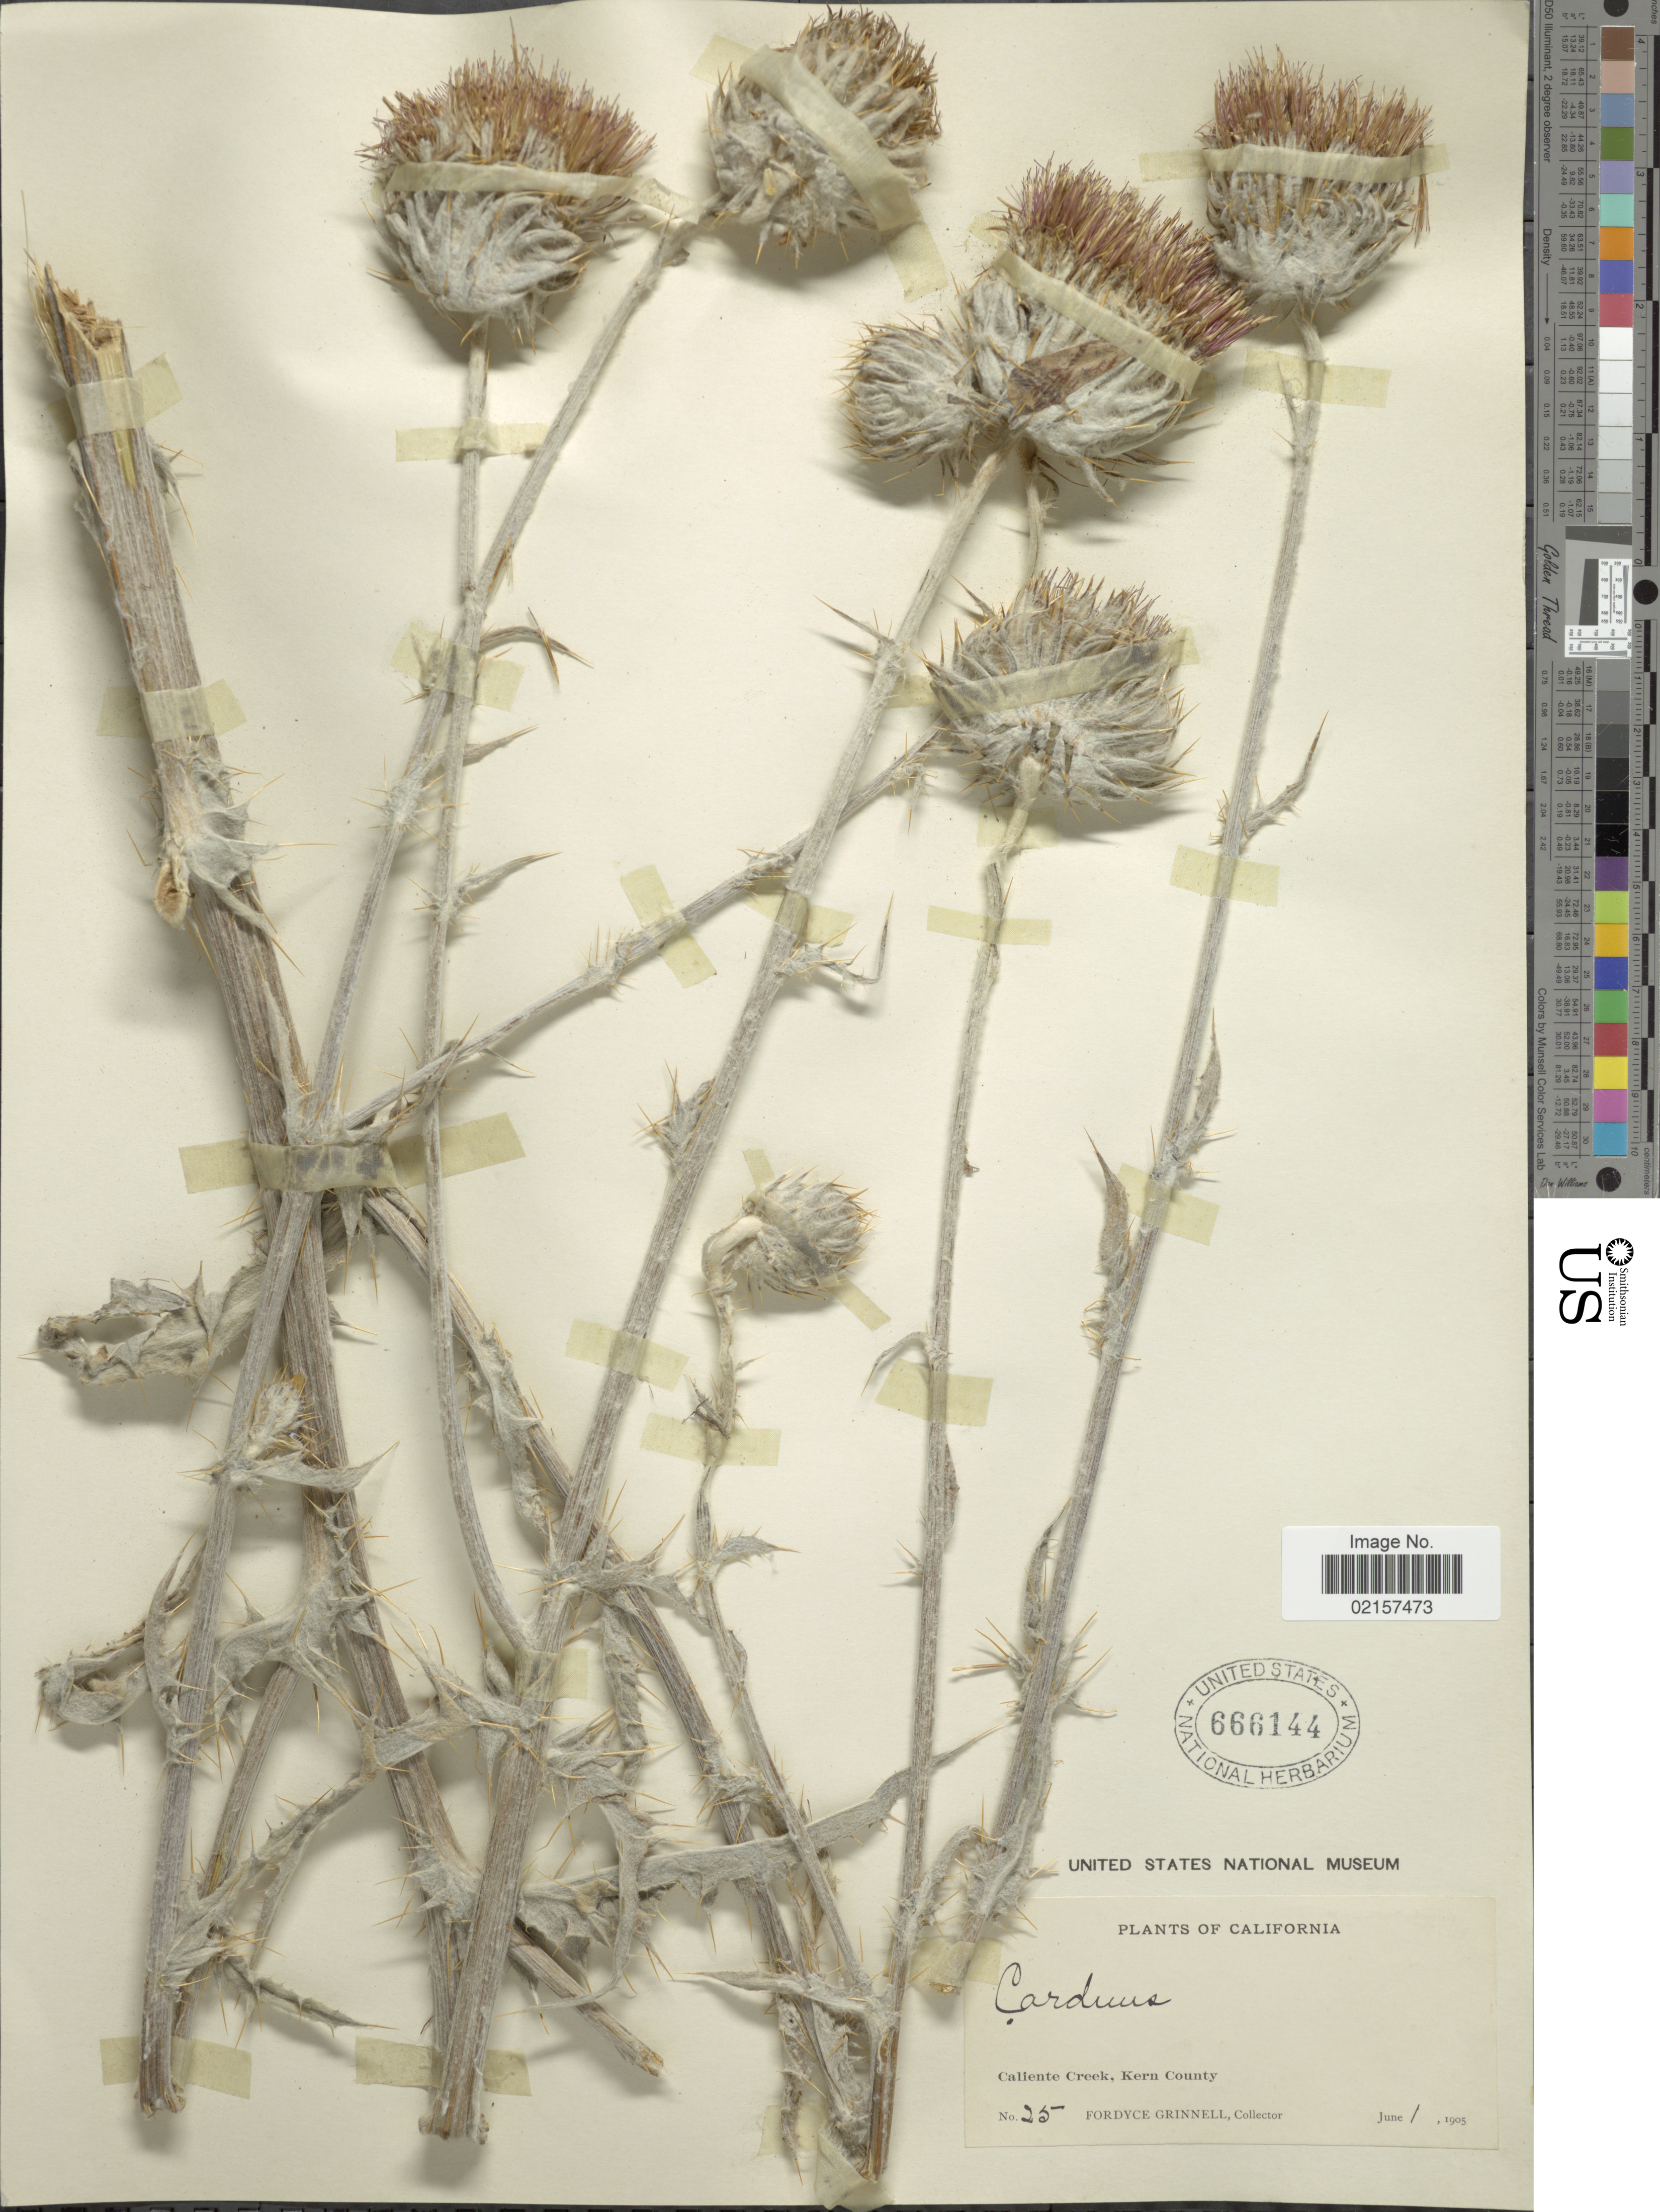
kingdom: Plantae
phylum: Tracheophyta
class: Magnoliopsida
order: Asterales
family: Asteraceae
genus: Cirsium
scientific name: Cirsium occidentale subsp. candidissimum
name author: (Greene) Petr.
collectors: F. Grinnell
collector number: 25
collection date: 1905-06-01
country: United States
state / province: California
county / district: Kern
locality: Caliente Creek, Kern County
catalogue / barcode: US 666144